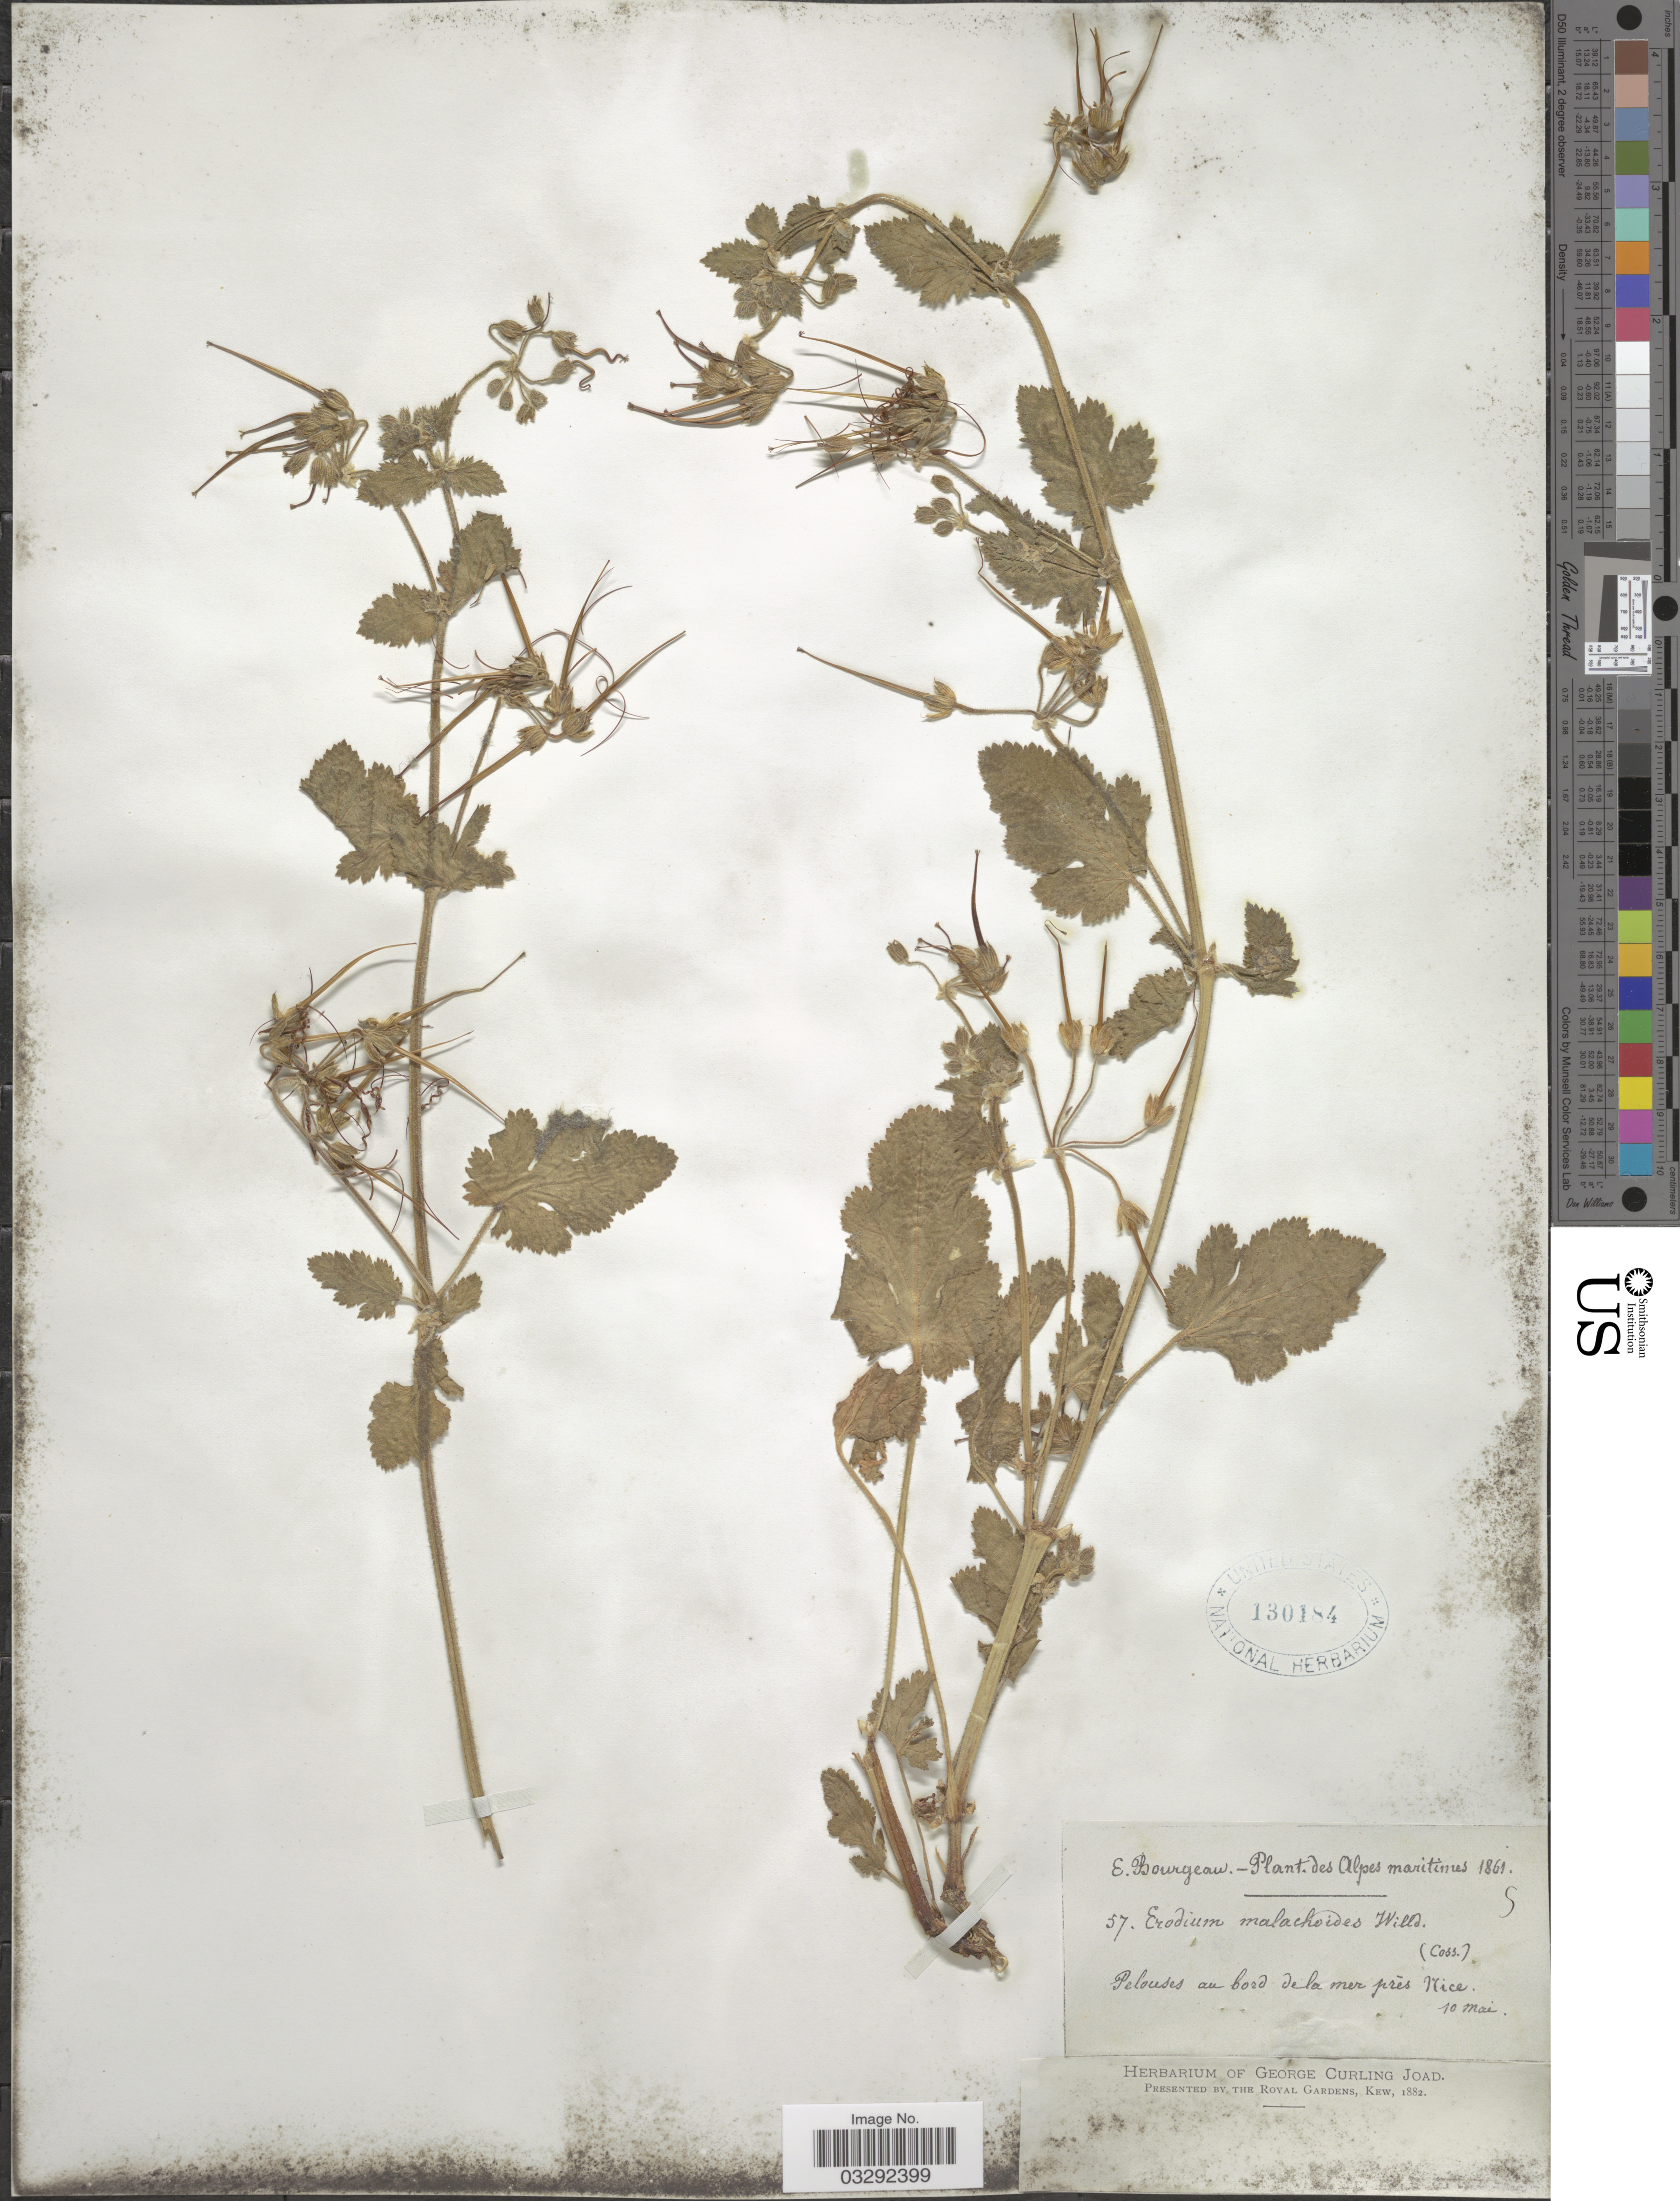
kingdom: Plantae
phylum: Tracheophyta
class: Magnoliopsida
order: Geraniales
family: Geraniaceae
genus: Erodium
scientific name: Erodium malacoides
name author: (L.) L'Hér.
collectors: E. Bourgeau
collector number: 57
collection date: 1861-05-10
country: France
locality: Alpes maritimes. Pelouses au bord de la mer près Nice.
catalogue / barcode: US 130184